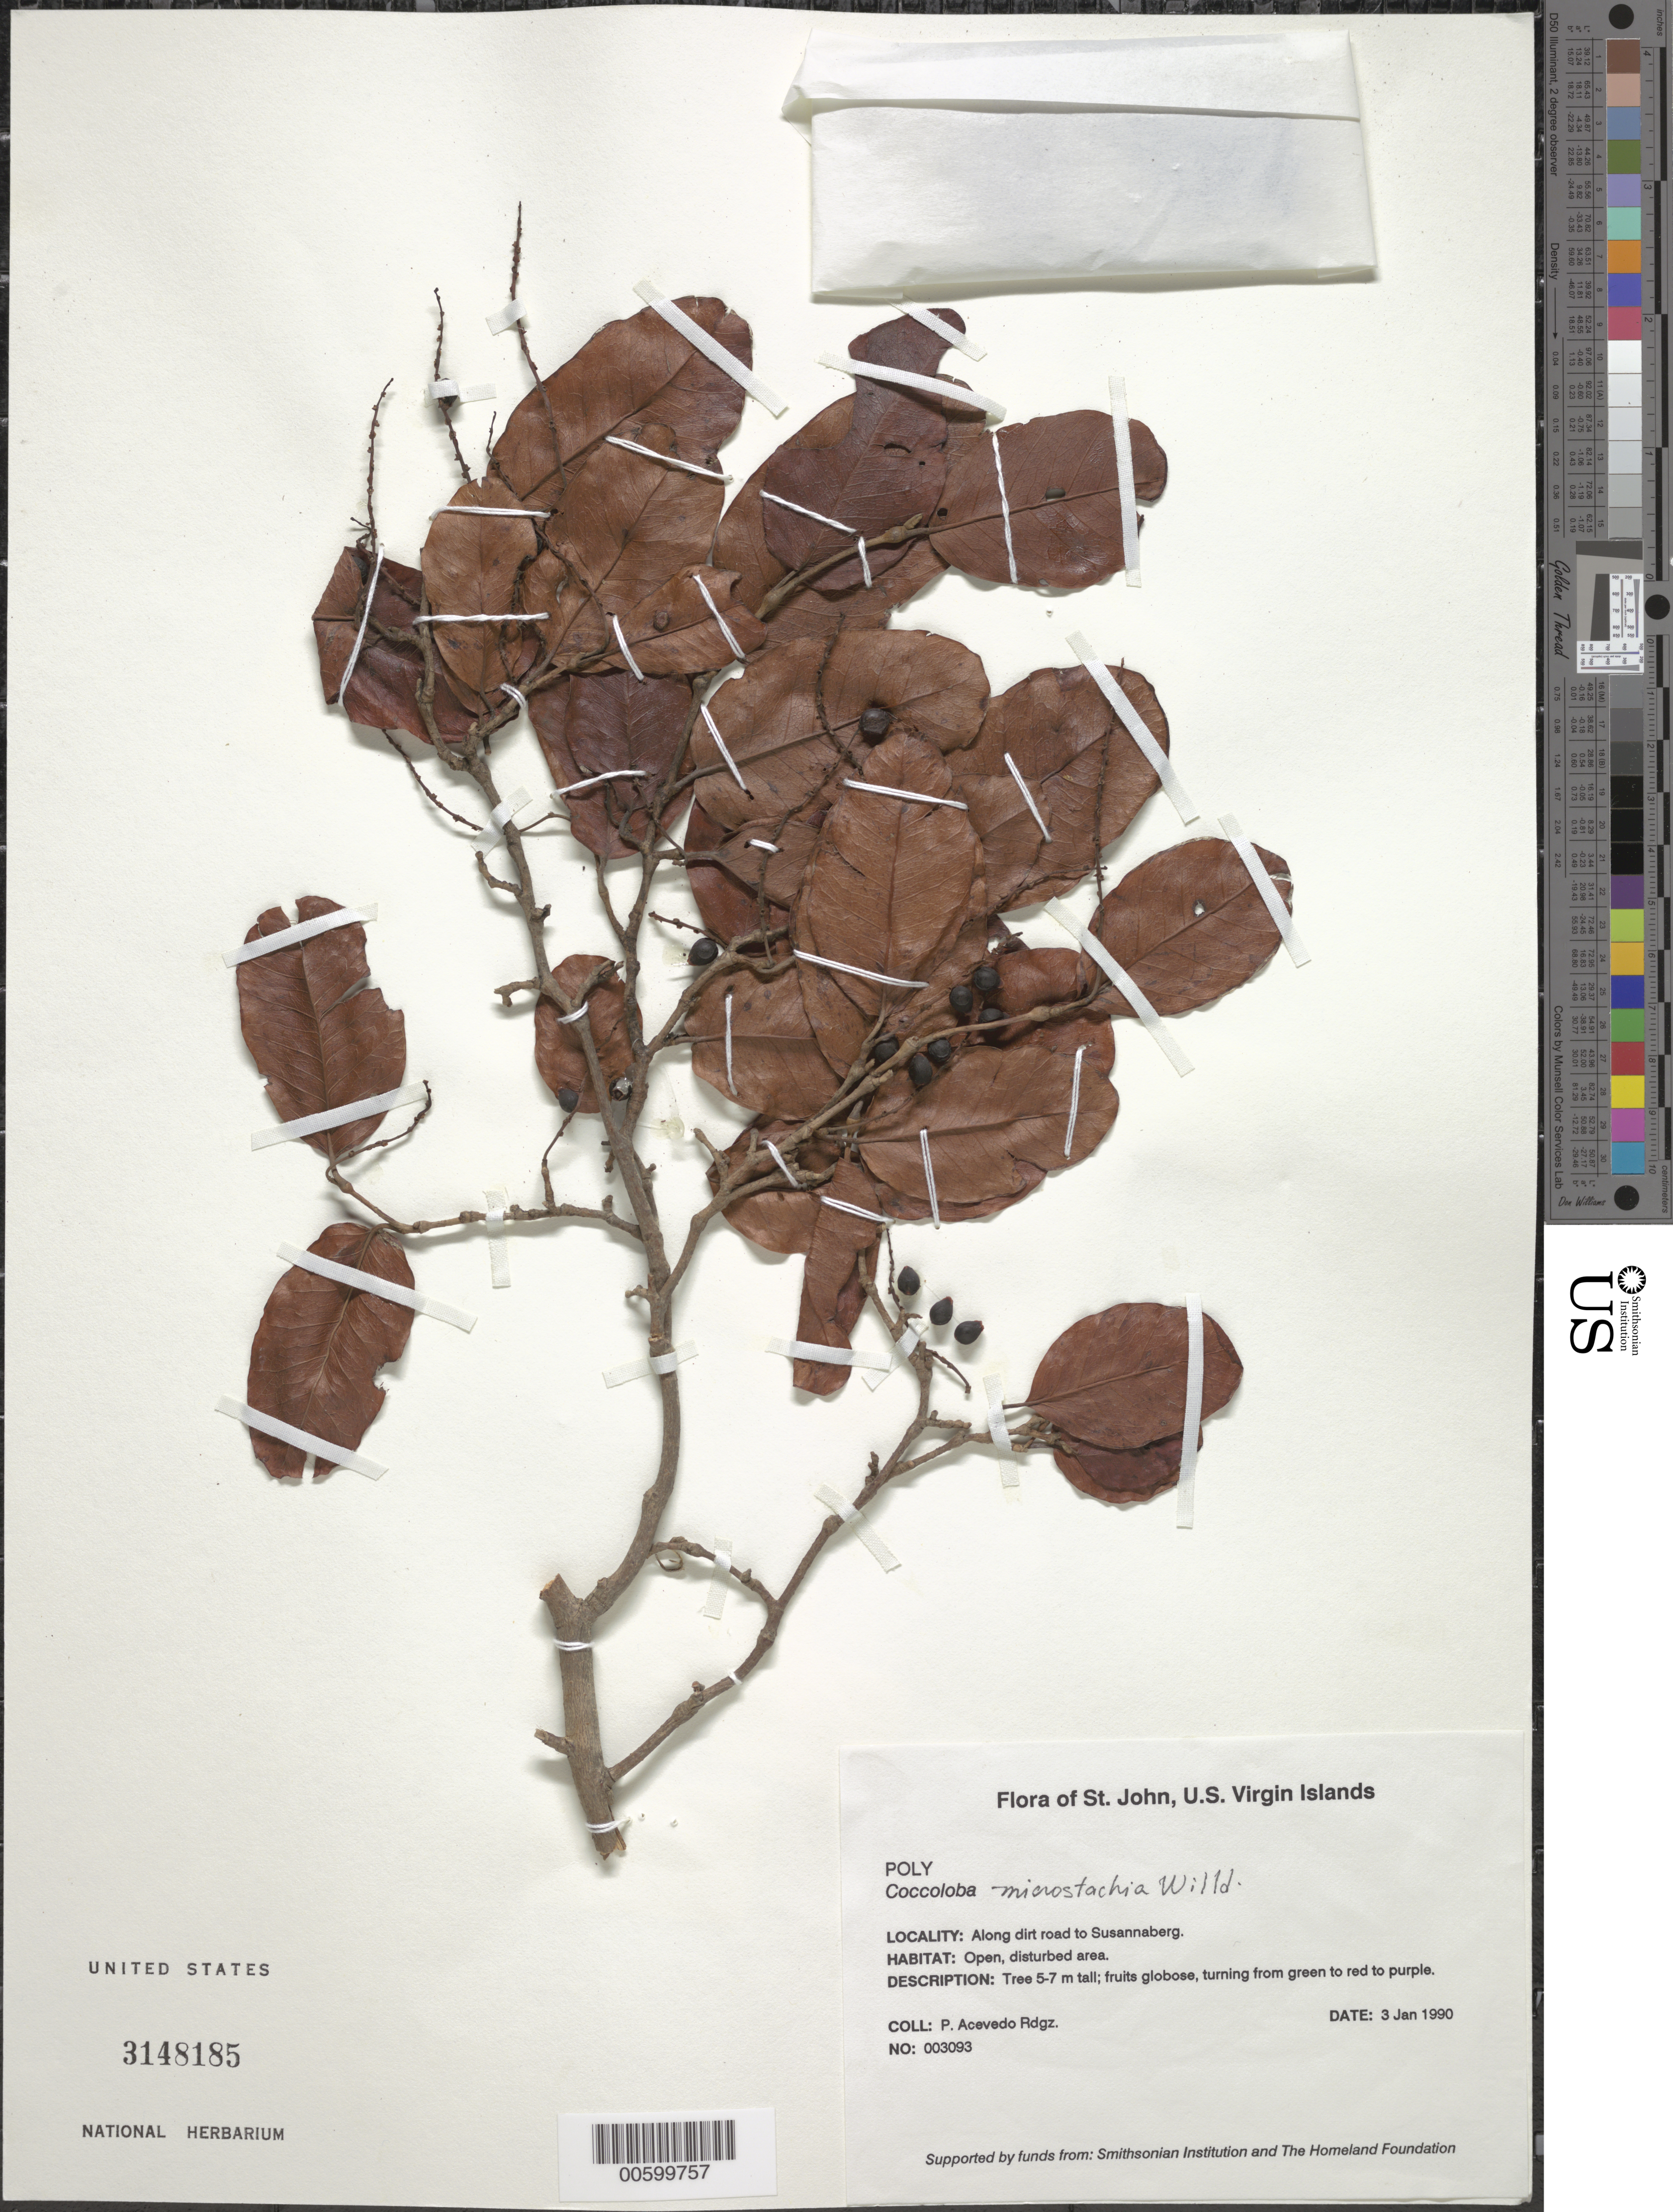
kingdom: Plantae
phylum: Tracheophyta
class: Magnoliopsida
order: Caryophyllales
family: Polygonaceae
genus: Coccoloba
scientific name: Coccoloba microstachya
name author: Willd.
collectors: P. Acevedo-Rodr.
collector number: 3093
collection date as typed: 03 Jan 1990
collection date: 1990-01-03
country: U.S. Virgin Islands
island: St. John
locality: Cruz Bay Quarter; Dirt road from Susannaberg to North Shore Road.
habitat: Open, disturbed area.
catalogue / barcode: US 3148185